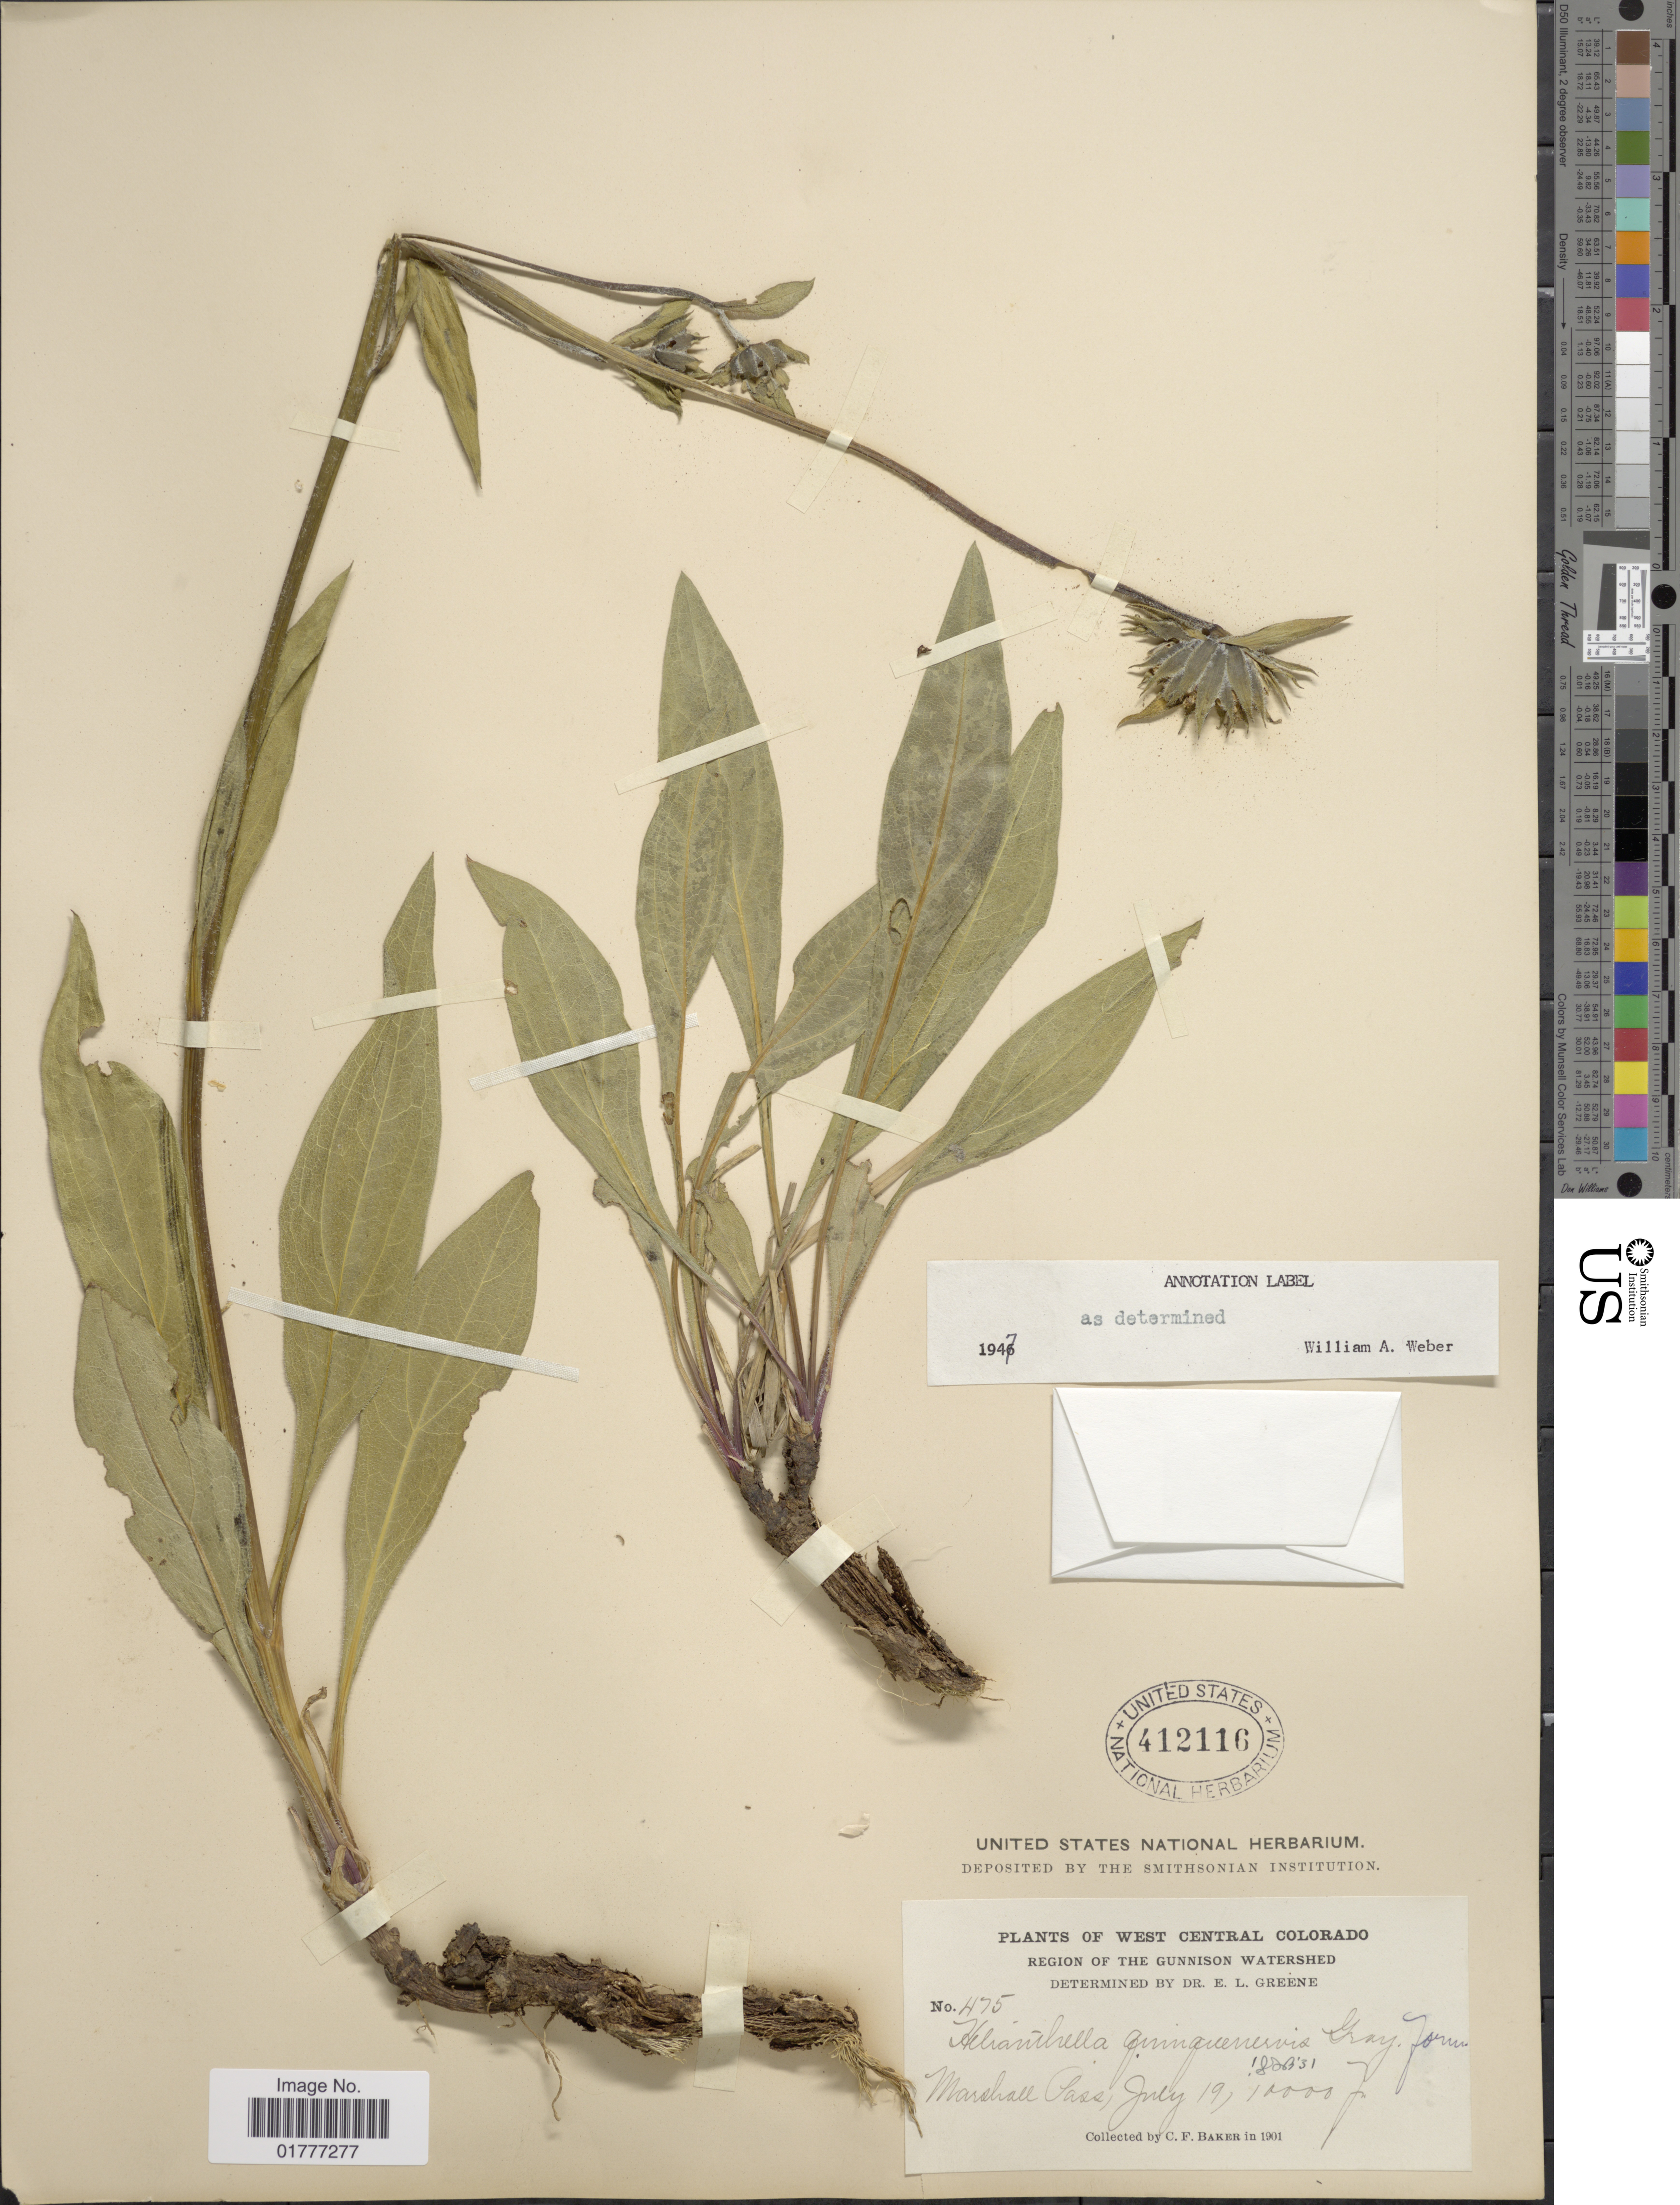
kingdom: Plantae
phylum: Tracheophyta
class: Magnoliopsida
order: Asterales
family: Asteraceae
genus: Helianthella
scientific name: Helianthella quinquenervis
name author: (Hook.) A. Gray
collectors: C. F. Baker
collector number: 475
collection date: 1901-07-19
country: United States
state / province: Colorado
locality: West Central Colorado, Region of the Gunnison Watershed, Marshall Pass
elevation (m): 3048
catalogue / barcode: US 412116